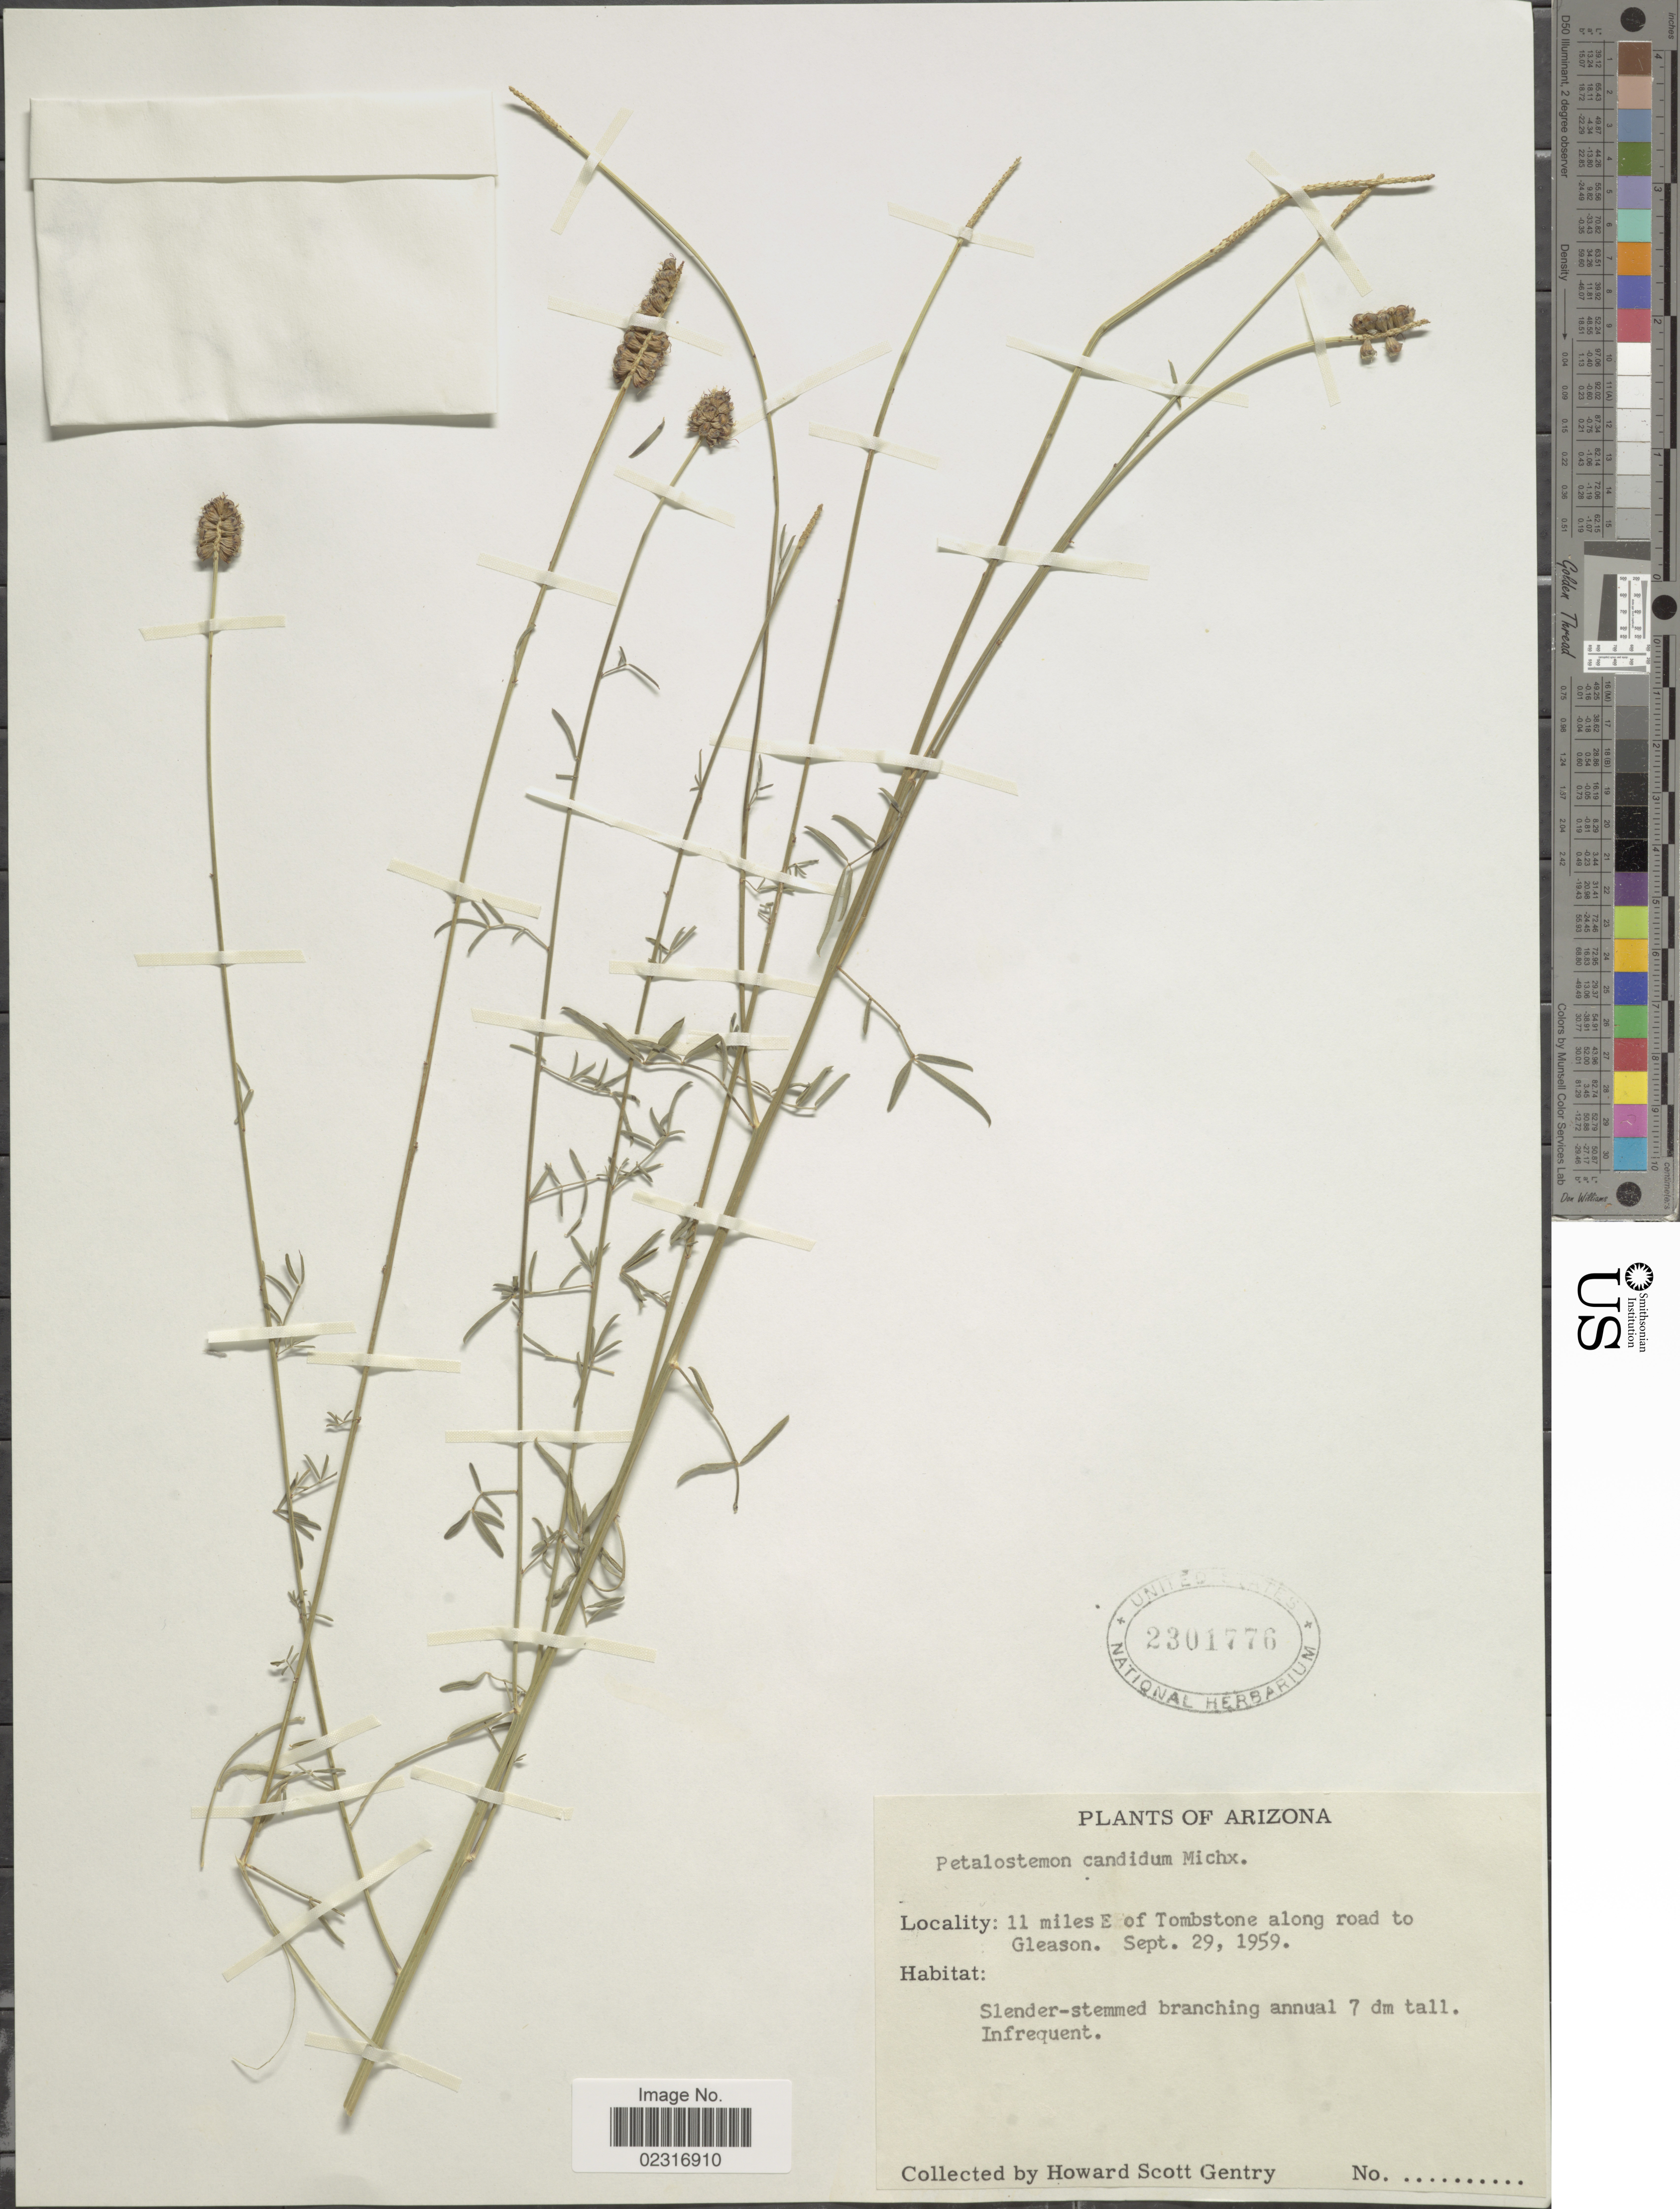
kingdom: Plantae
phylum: Tracheophyta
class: Magnoliopsida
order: Fabales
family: Fabaceae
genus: Dalea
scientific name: Dalea candida var. oligophylla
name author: (Torr) Shinners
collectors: H. S. Gentry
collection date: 1959-09-29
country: United States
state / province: Arizona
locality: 11 miles E of Tombstone along road to Gleason.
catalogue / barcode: US 2301776